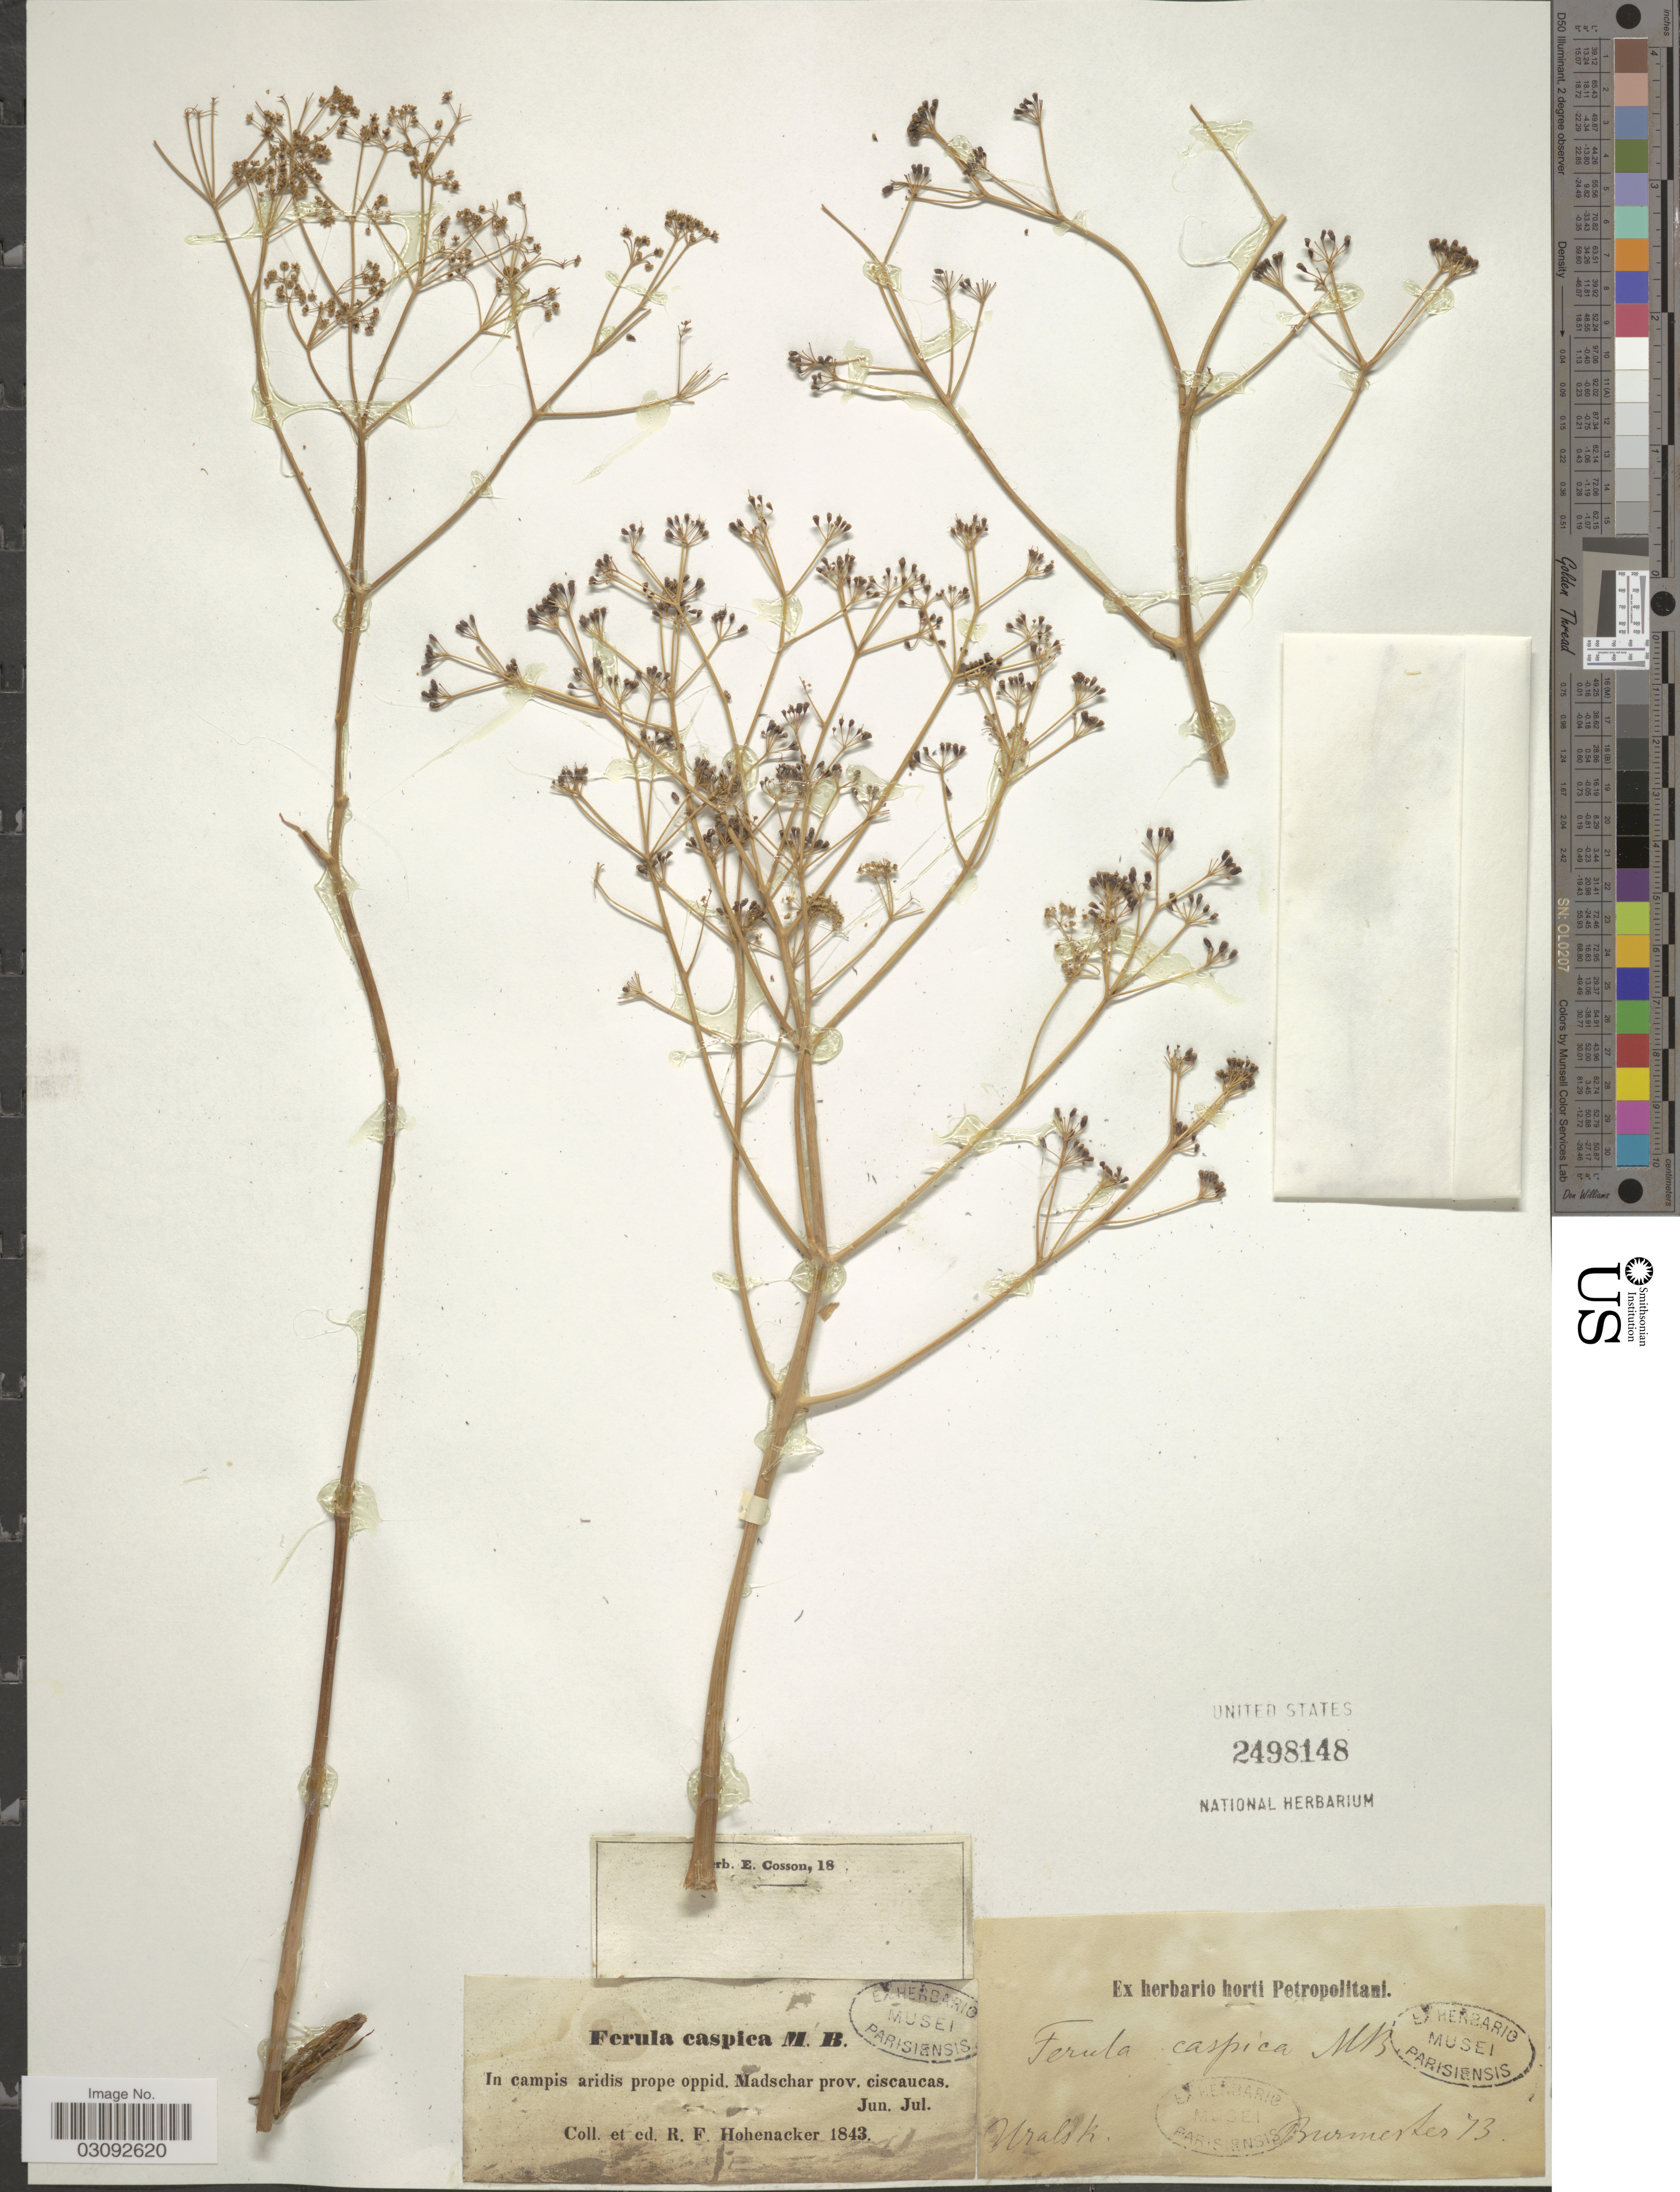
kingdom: Plantae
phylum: Tracheophyta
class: Magnoliopsida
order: Apiales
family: Apiaceae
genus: Ferula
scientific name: Ferula caspica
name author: M. Bieb.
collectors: R. F. Hohenacker & Burmester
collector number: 73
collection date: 1843-06/1843-07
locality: In campis aridis prope oppid. Madschar prov. ciscaucas. Uralsk.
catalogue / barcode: US 2498148